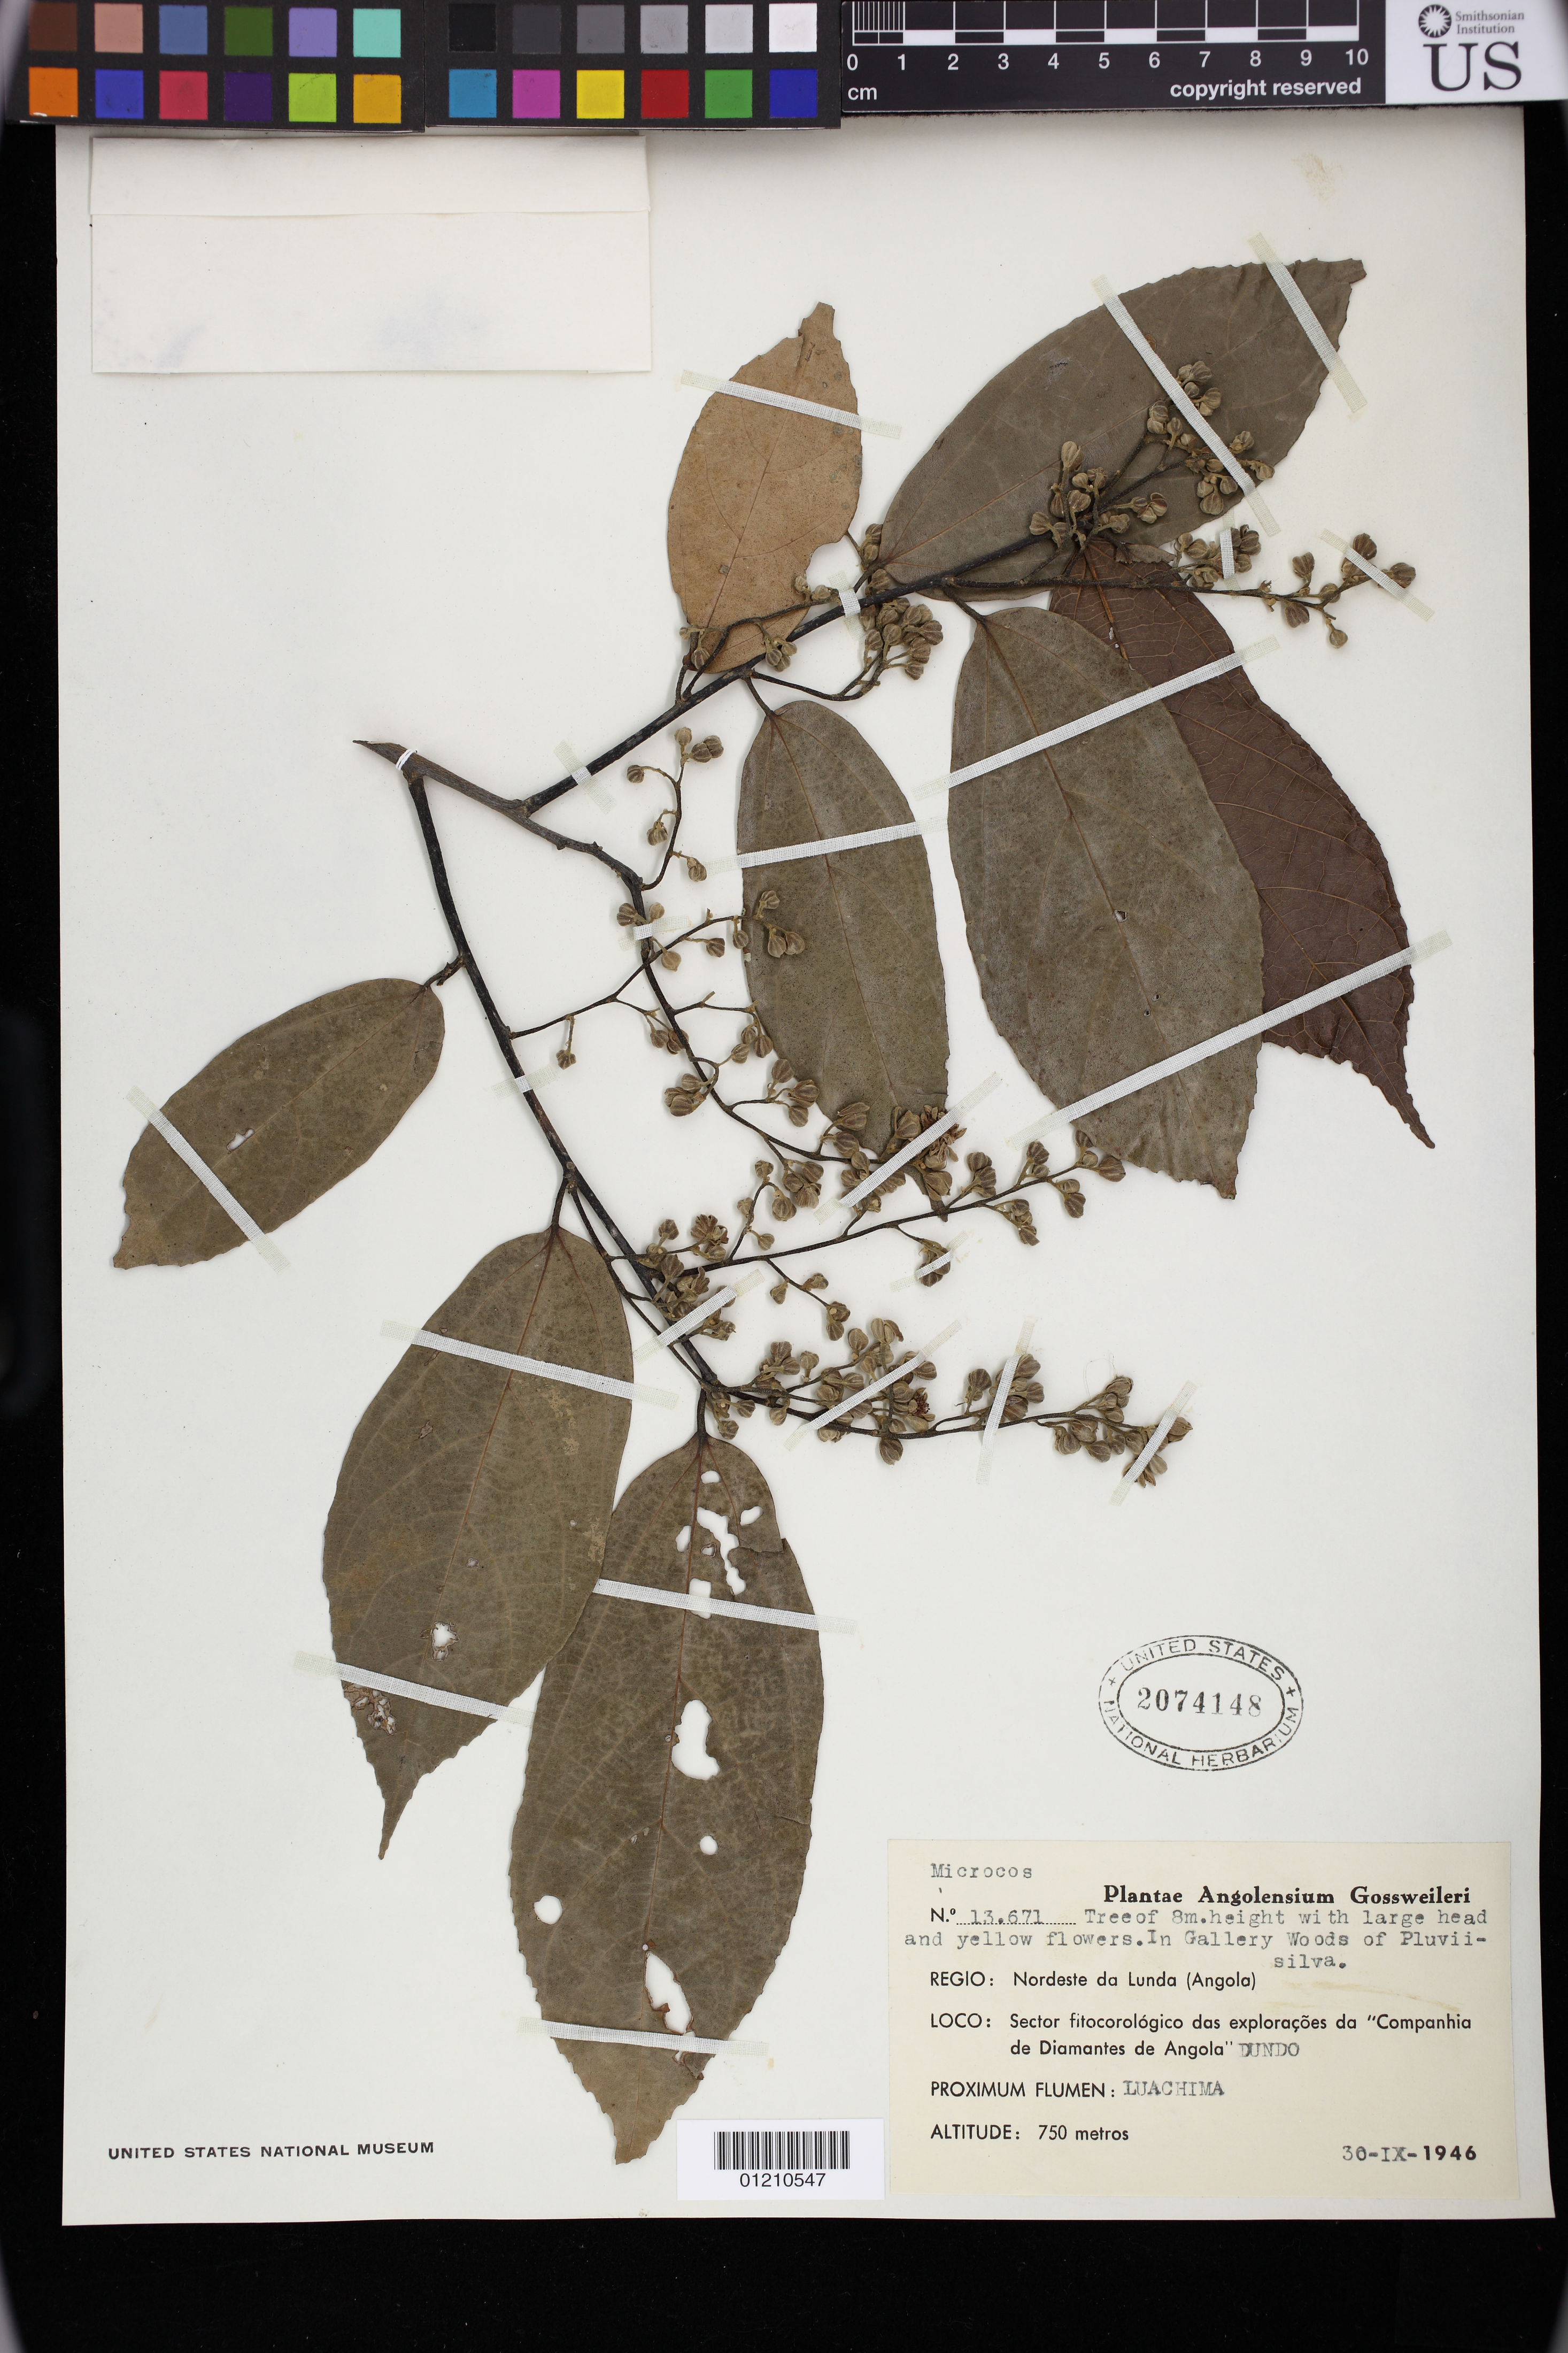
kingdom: Plantae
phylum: Tracheophyta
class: Magnoliopsida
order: Malvales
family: Malvaceae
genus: Microcos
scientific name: Microcos coriacea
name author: (Mast.) Burret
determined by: Dorr, L. J., (BOT), Smithsonian Institution - National Museum of Natural History (UNITED STATES)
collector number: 13671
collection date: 1946-09-30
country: Angola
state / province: Lunda Norte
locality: Nordeste da Lunda (Angola)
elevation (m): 750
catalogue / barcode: US 2074148